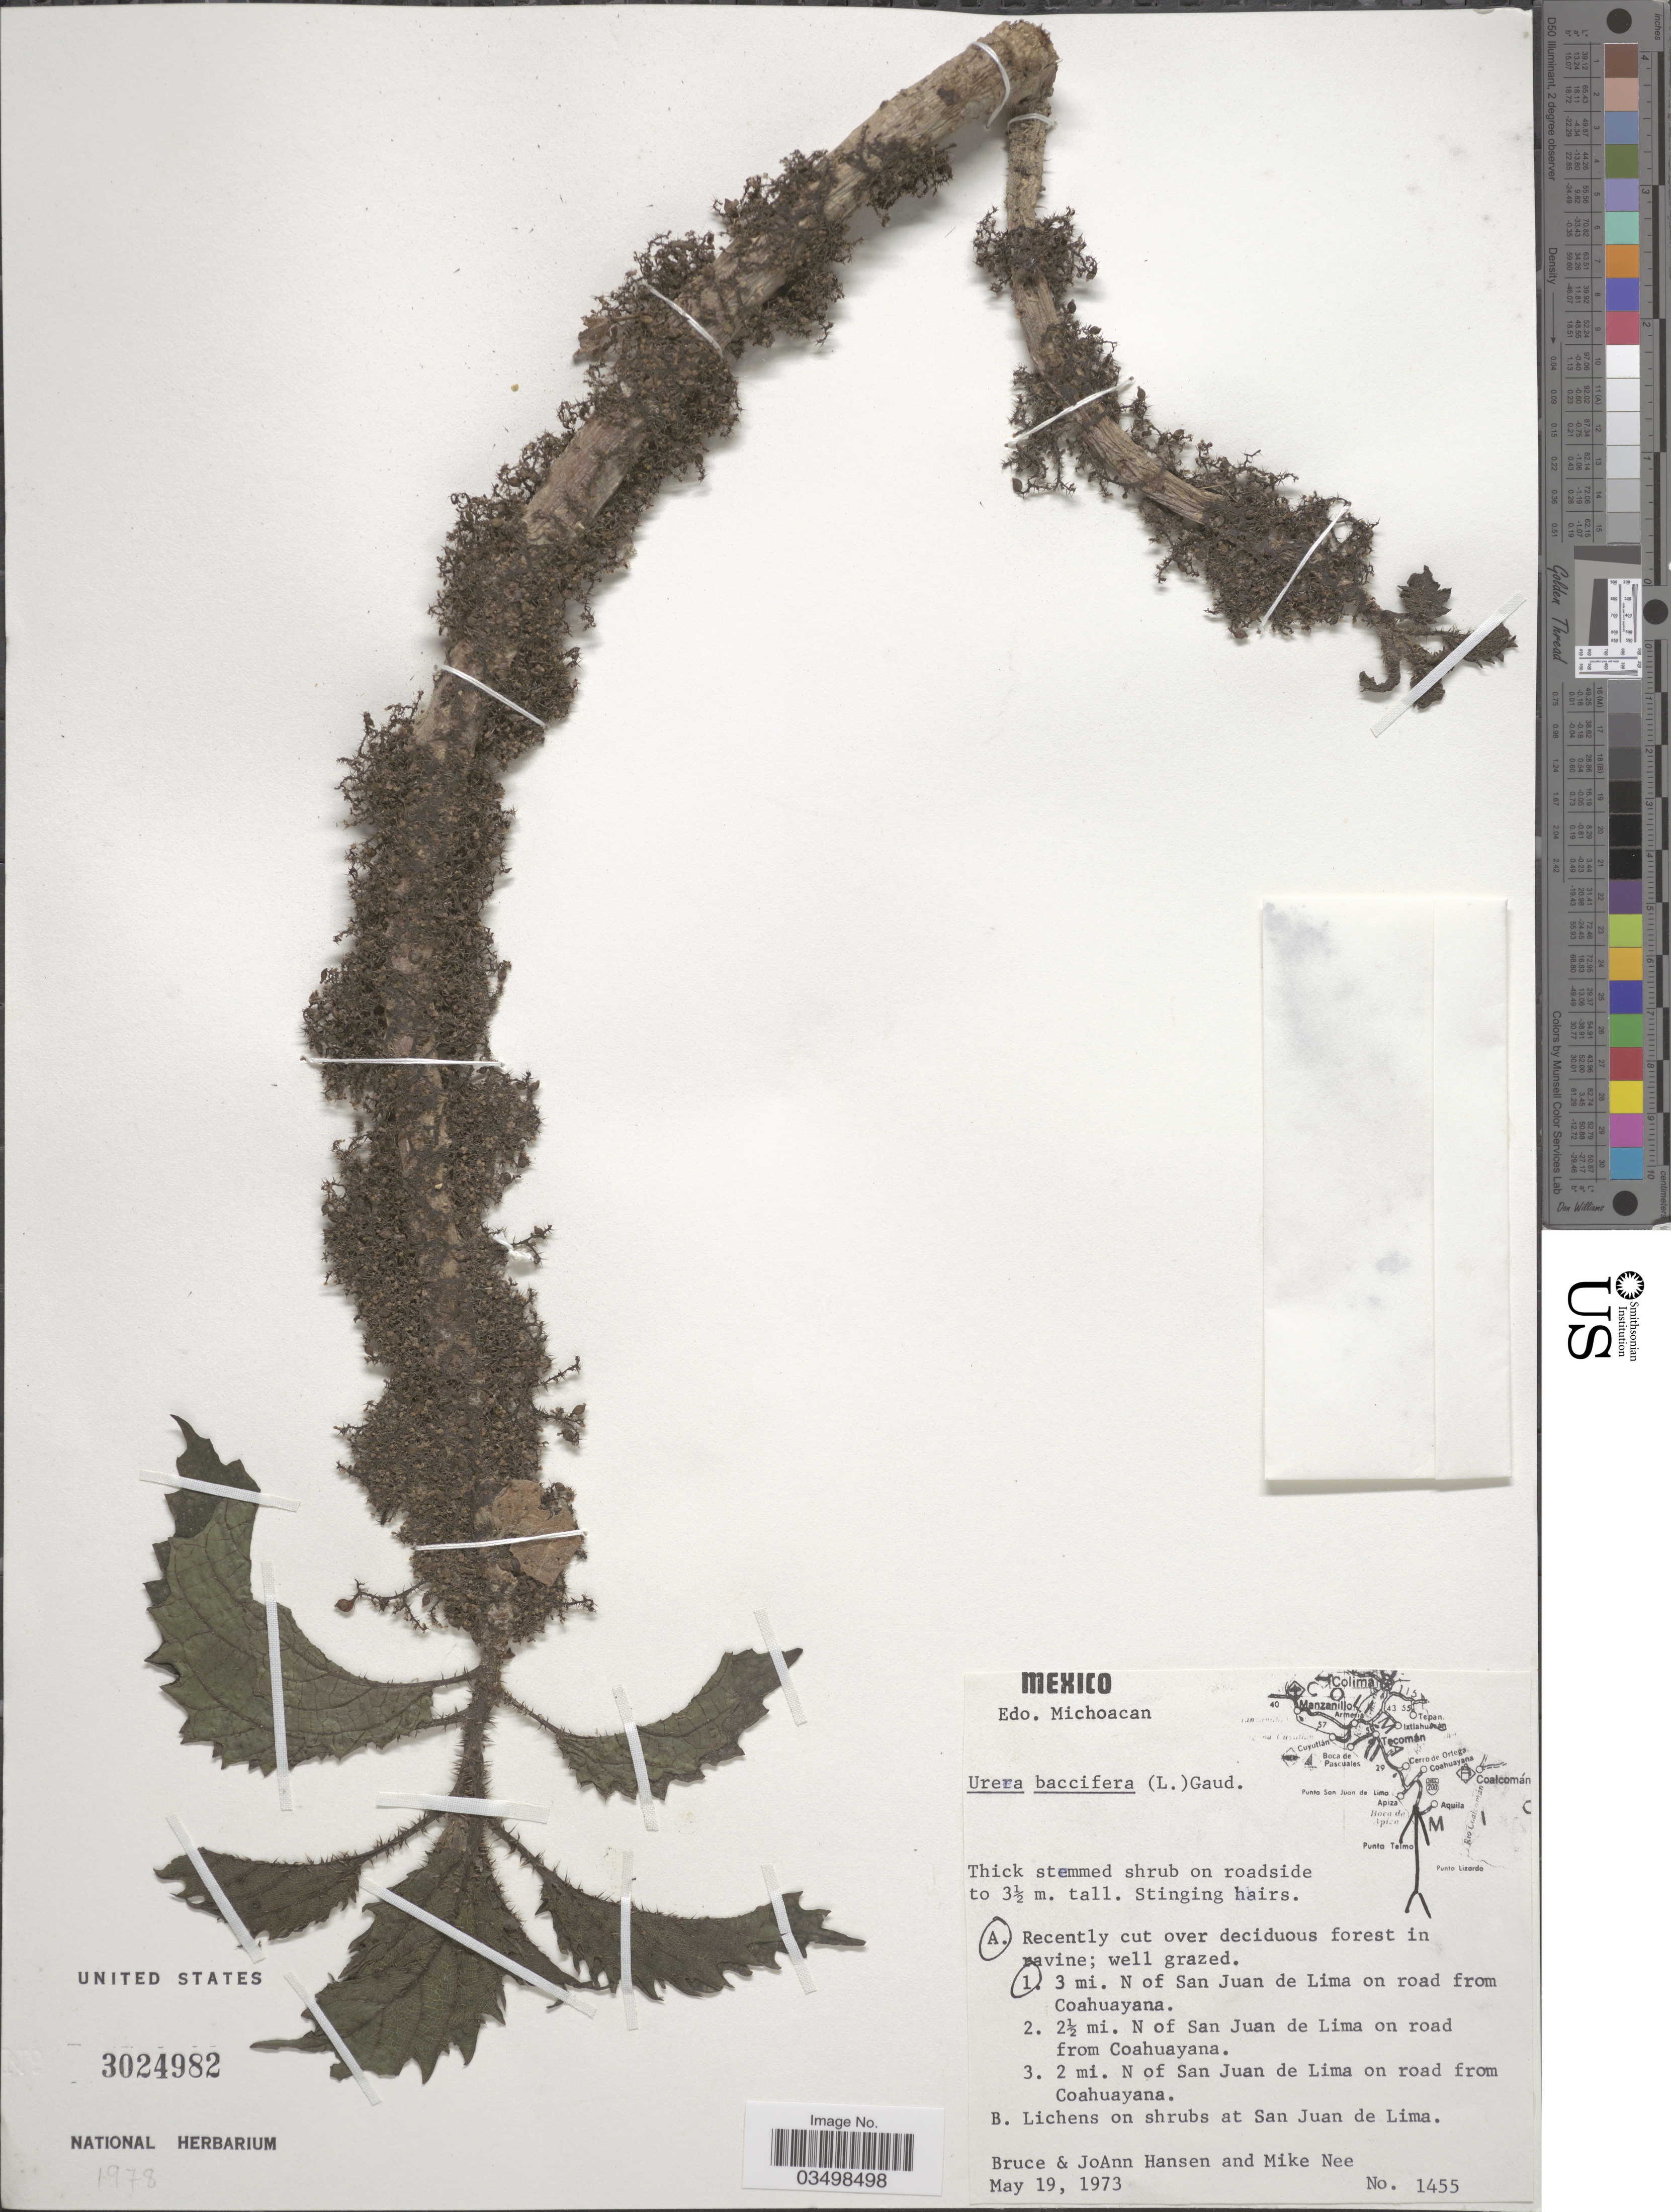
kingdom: Plantae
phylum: Tracheophyta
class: Magnoliopsida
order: Rosales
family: Urticaceae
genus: Urera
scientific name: Urera baccifera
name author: (L.) Gaudich. ex Wedd.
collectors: B. Hansen, J. Hansen & M. Nee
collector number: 1455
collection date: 1973-05-19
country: Mexico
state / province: Michoacán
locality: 3 mi. N of San Juan de Lima on road from Coahuayana.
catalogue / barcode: US 3024982